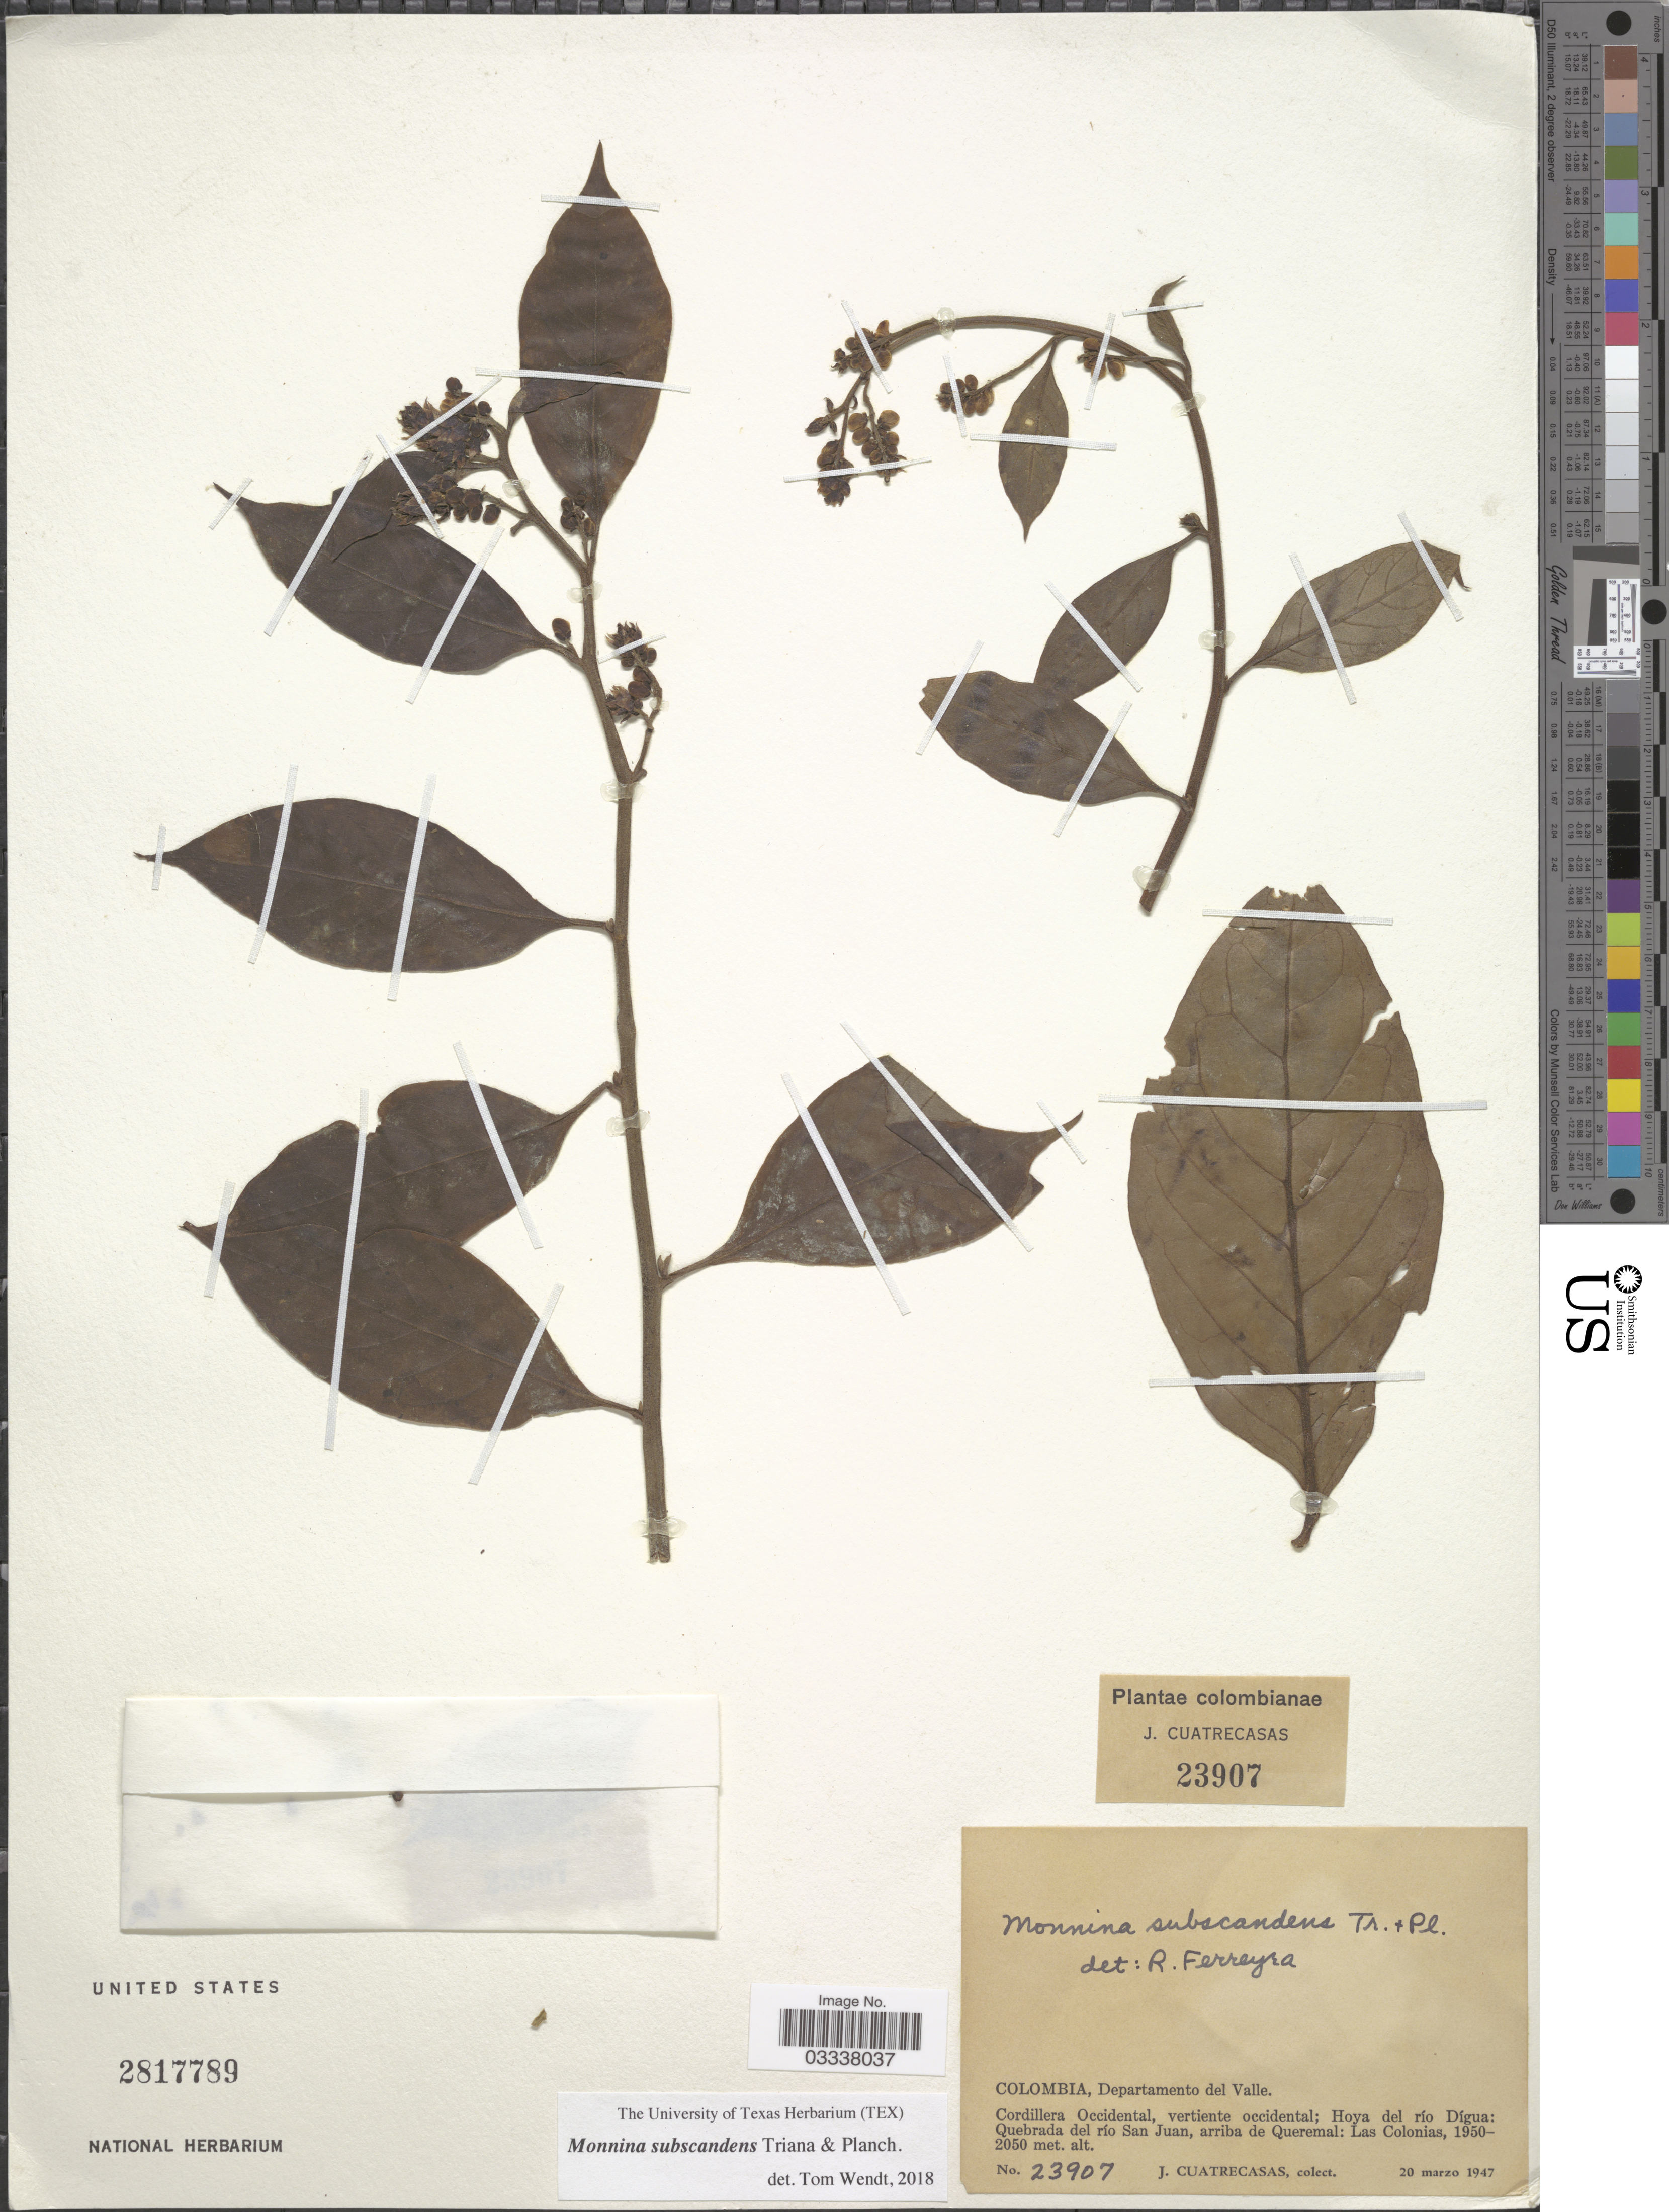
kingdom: Plantae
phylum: Tracheophyta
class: Magnoliopsida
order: Fabales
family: Polygalaceae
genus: Monnina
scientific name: Monnina subscandens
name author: Triana & Planch.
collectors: J. Cuatrecasas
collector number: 23907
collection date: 1947-03-20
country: Colombia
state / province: Valle del Cauca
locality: Departamento del Valle. Cordillera Occidental, vertiente occidental; Hoya del río Dígua: Quebrada del río San Juan, arriba de Queremal: Las Colonias.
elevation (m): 1950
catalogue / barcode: US 2817789